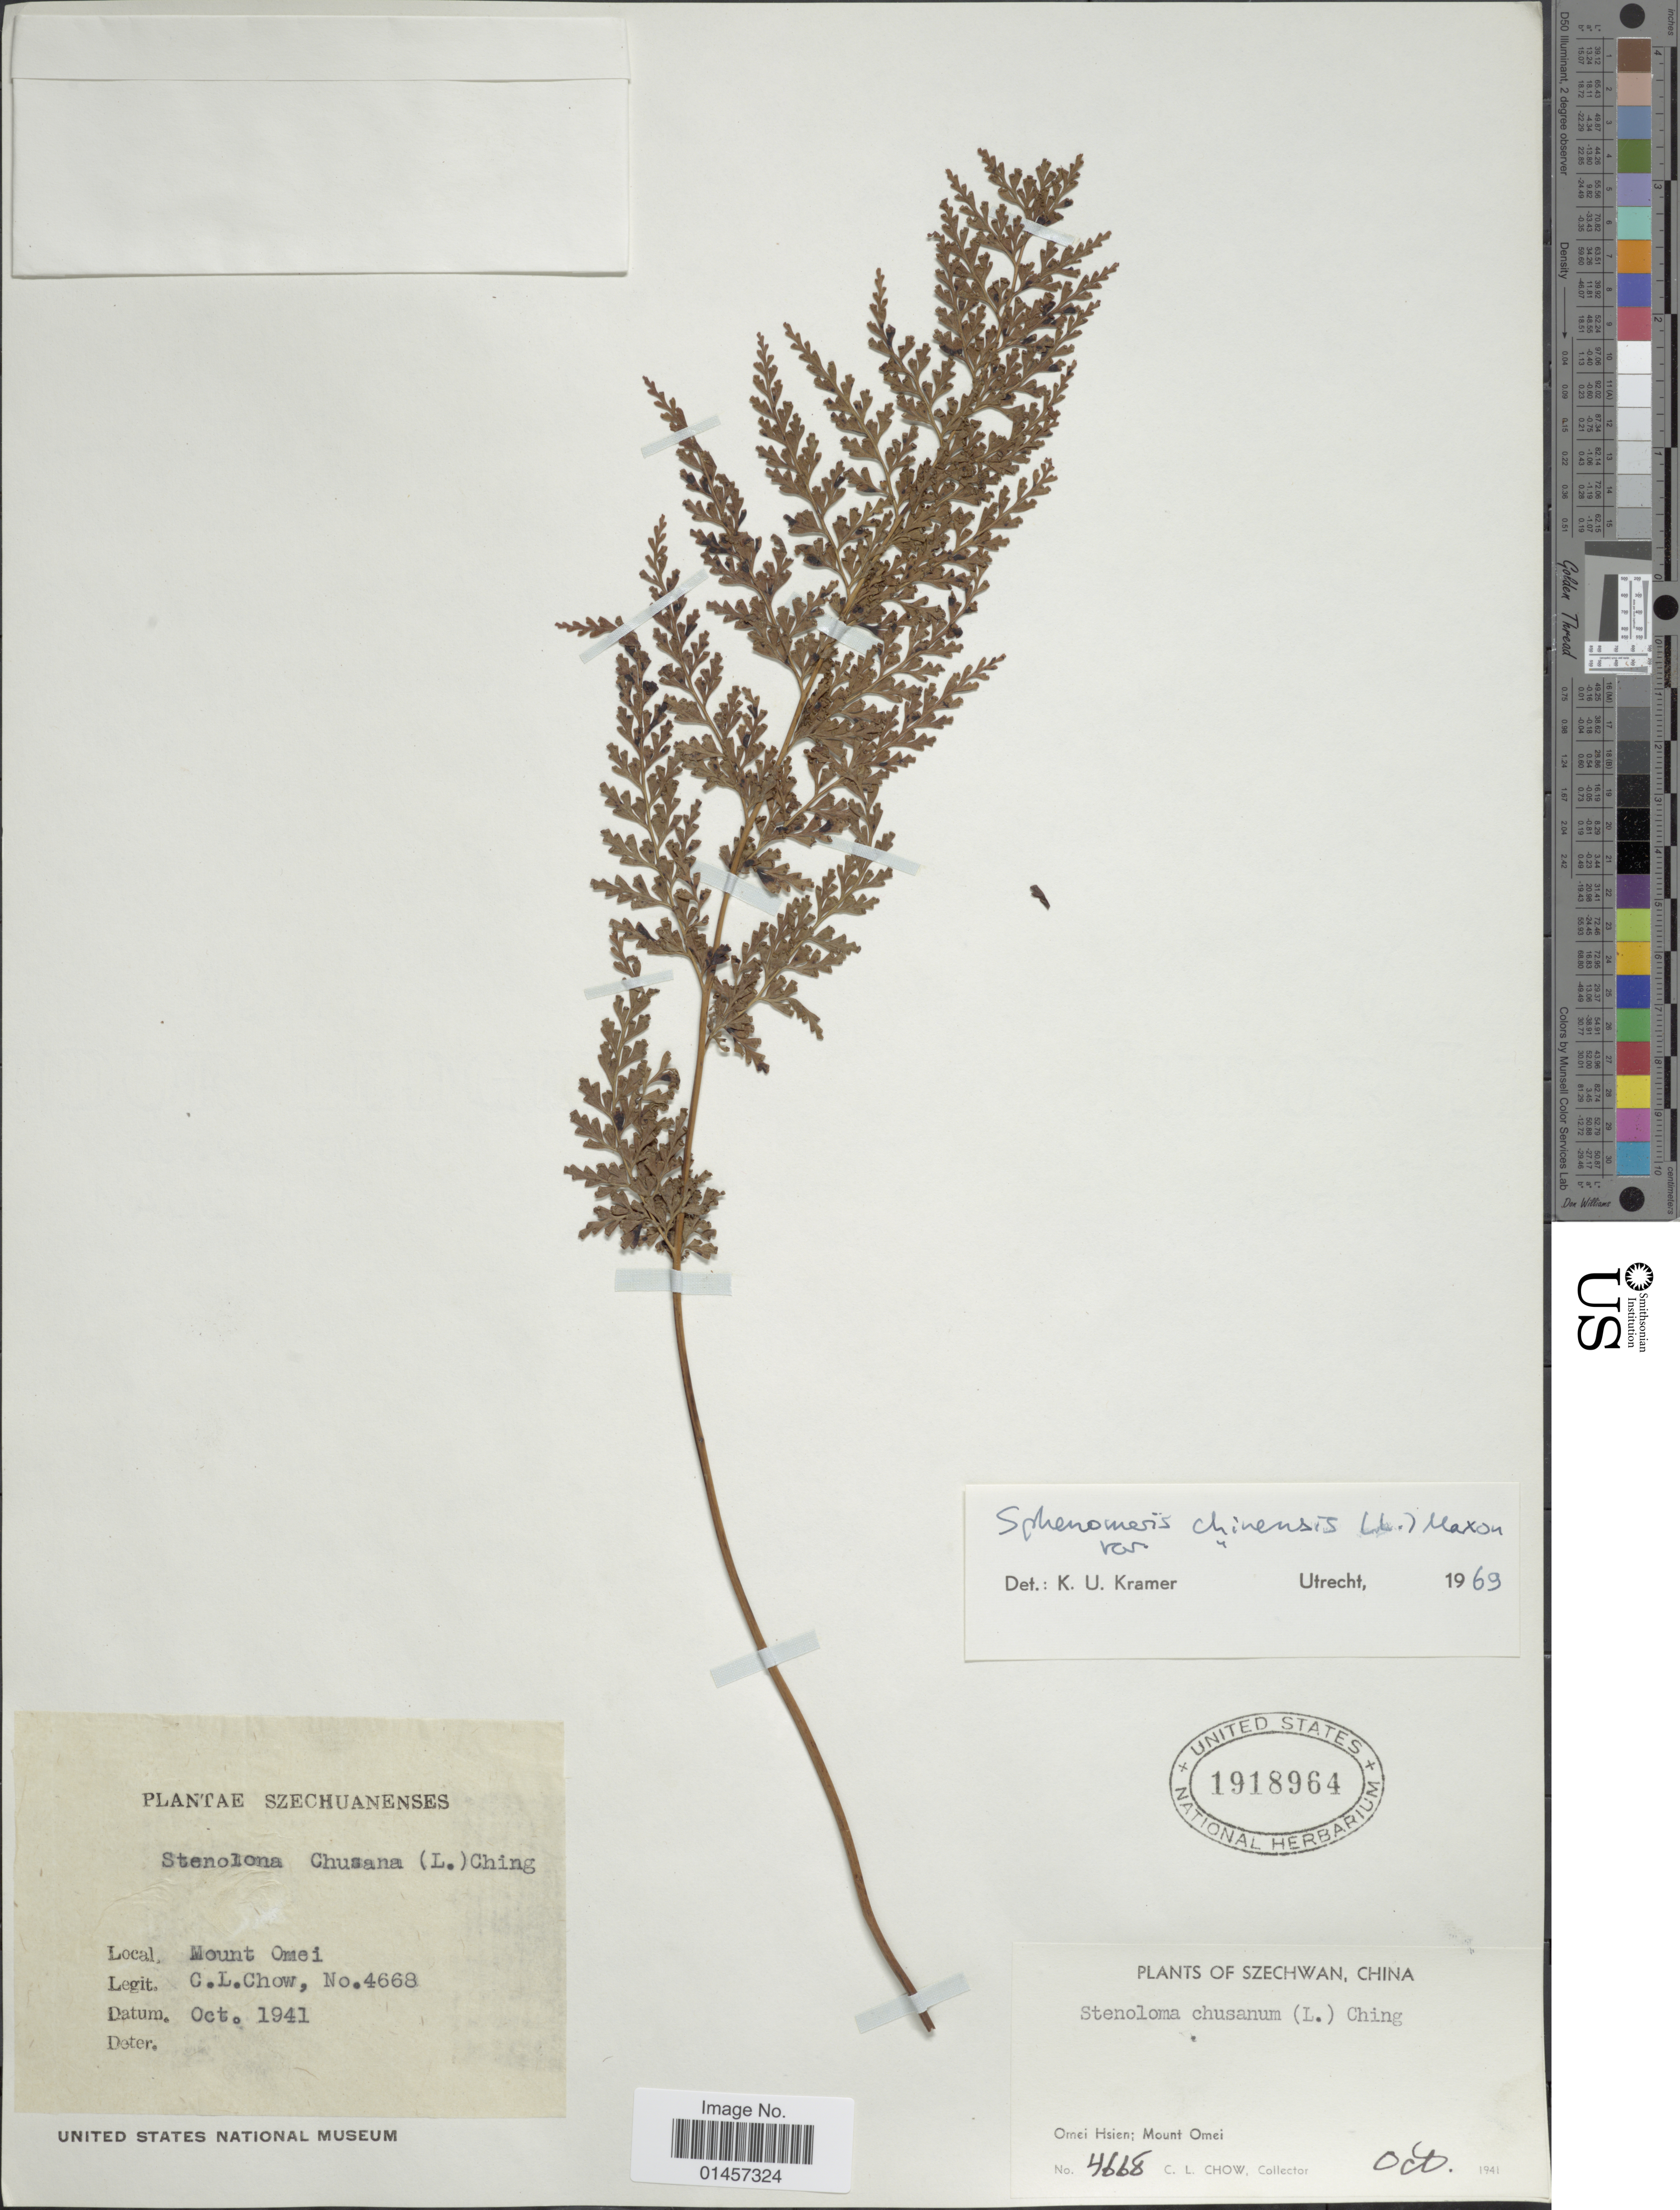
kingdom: Plantae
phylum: Tracheophyta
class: Polypodiopsida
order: Polypodiales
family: Lindsaeaceae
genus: Sphenomeris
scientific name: Sphenomeris chinensis var. chinensis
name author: (L.) Maxon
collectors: C. Chow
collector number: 4668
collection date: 1941-10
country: China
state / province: Sichuan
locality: Szechuanenses, Mount Omei, Omei Hsien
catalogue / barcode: US 1918964